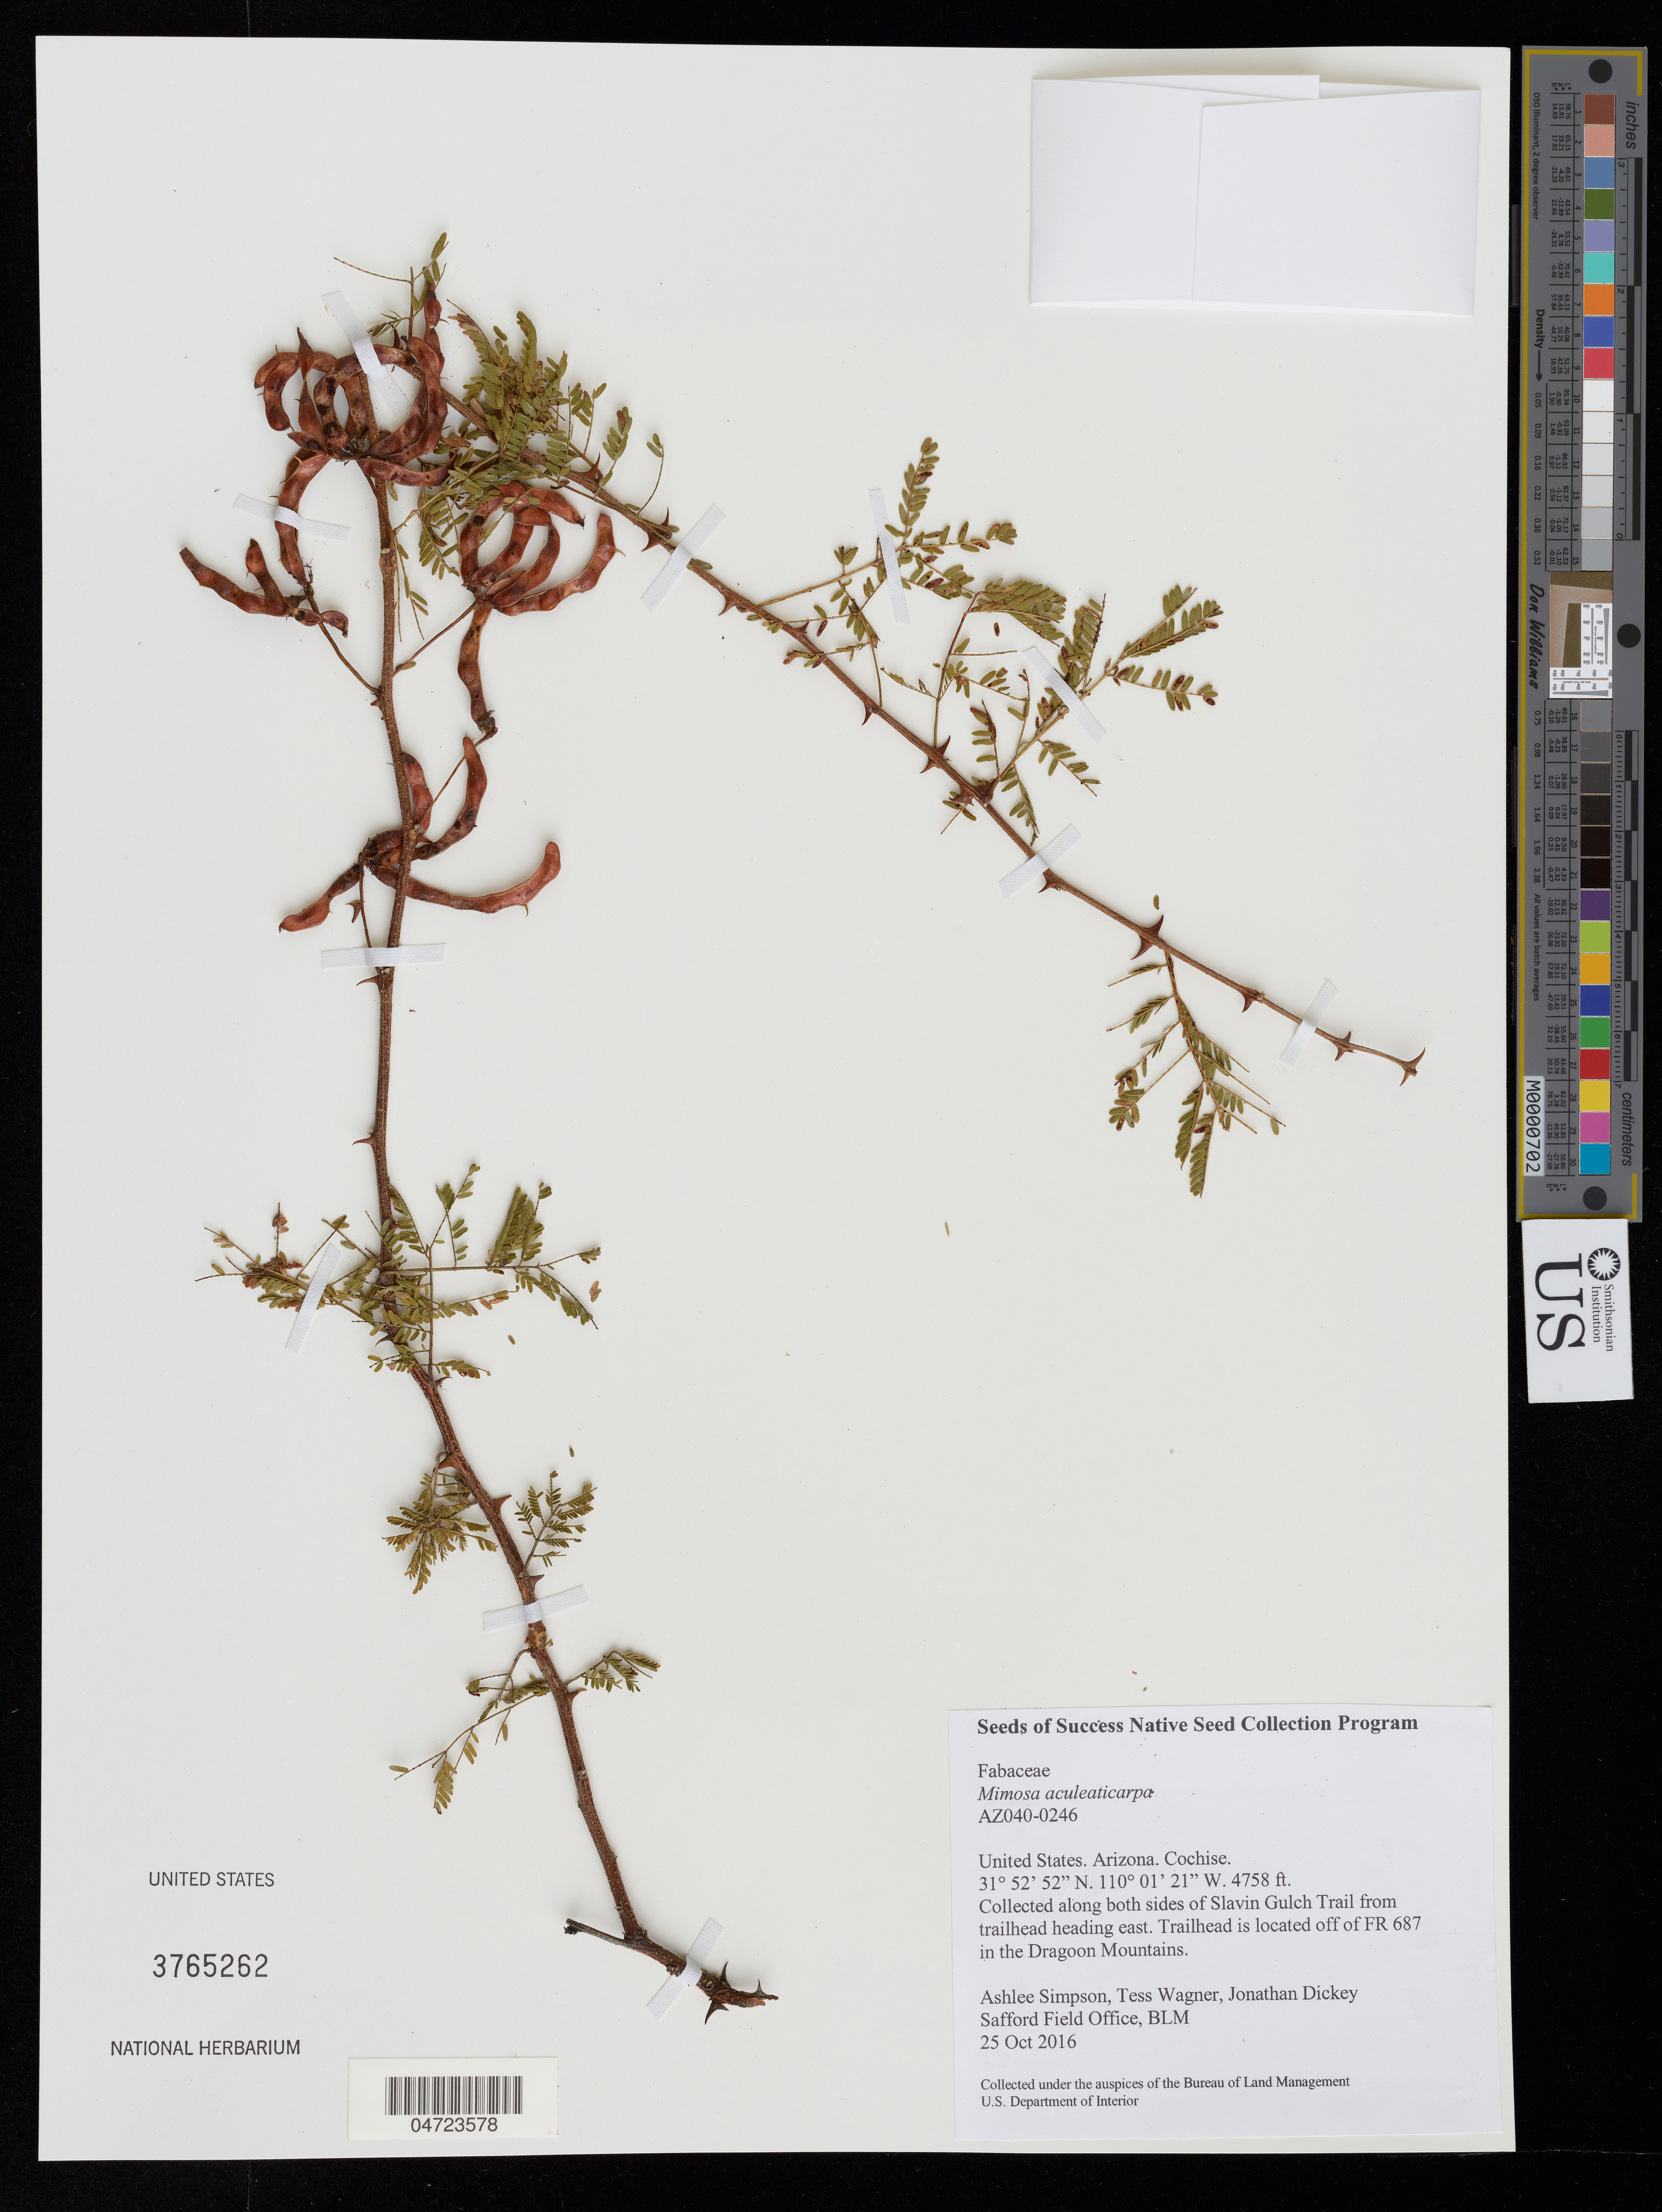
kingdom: Plantae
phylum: Tracheophyta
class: Magnoliopsida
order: Fabales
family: Fabaceae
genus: Mimosa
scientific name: Mimosa aculeaticarpa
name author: Ortega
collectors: A. Simpson, T. Wagner & J. Dickey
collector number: AZ040-0246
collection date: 2016-10-25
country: United States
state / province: Arizona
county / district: Cochise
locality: Cochise. Collected along both sides of Slavin Gulch Trail from trailhead east. Trailhead is located off of FR 687 in the Dragoon Mountains.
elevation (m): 1450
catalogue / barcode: US 3765262